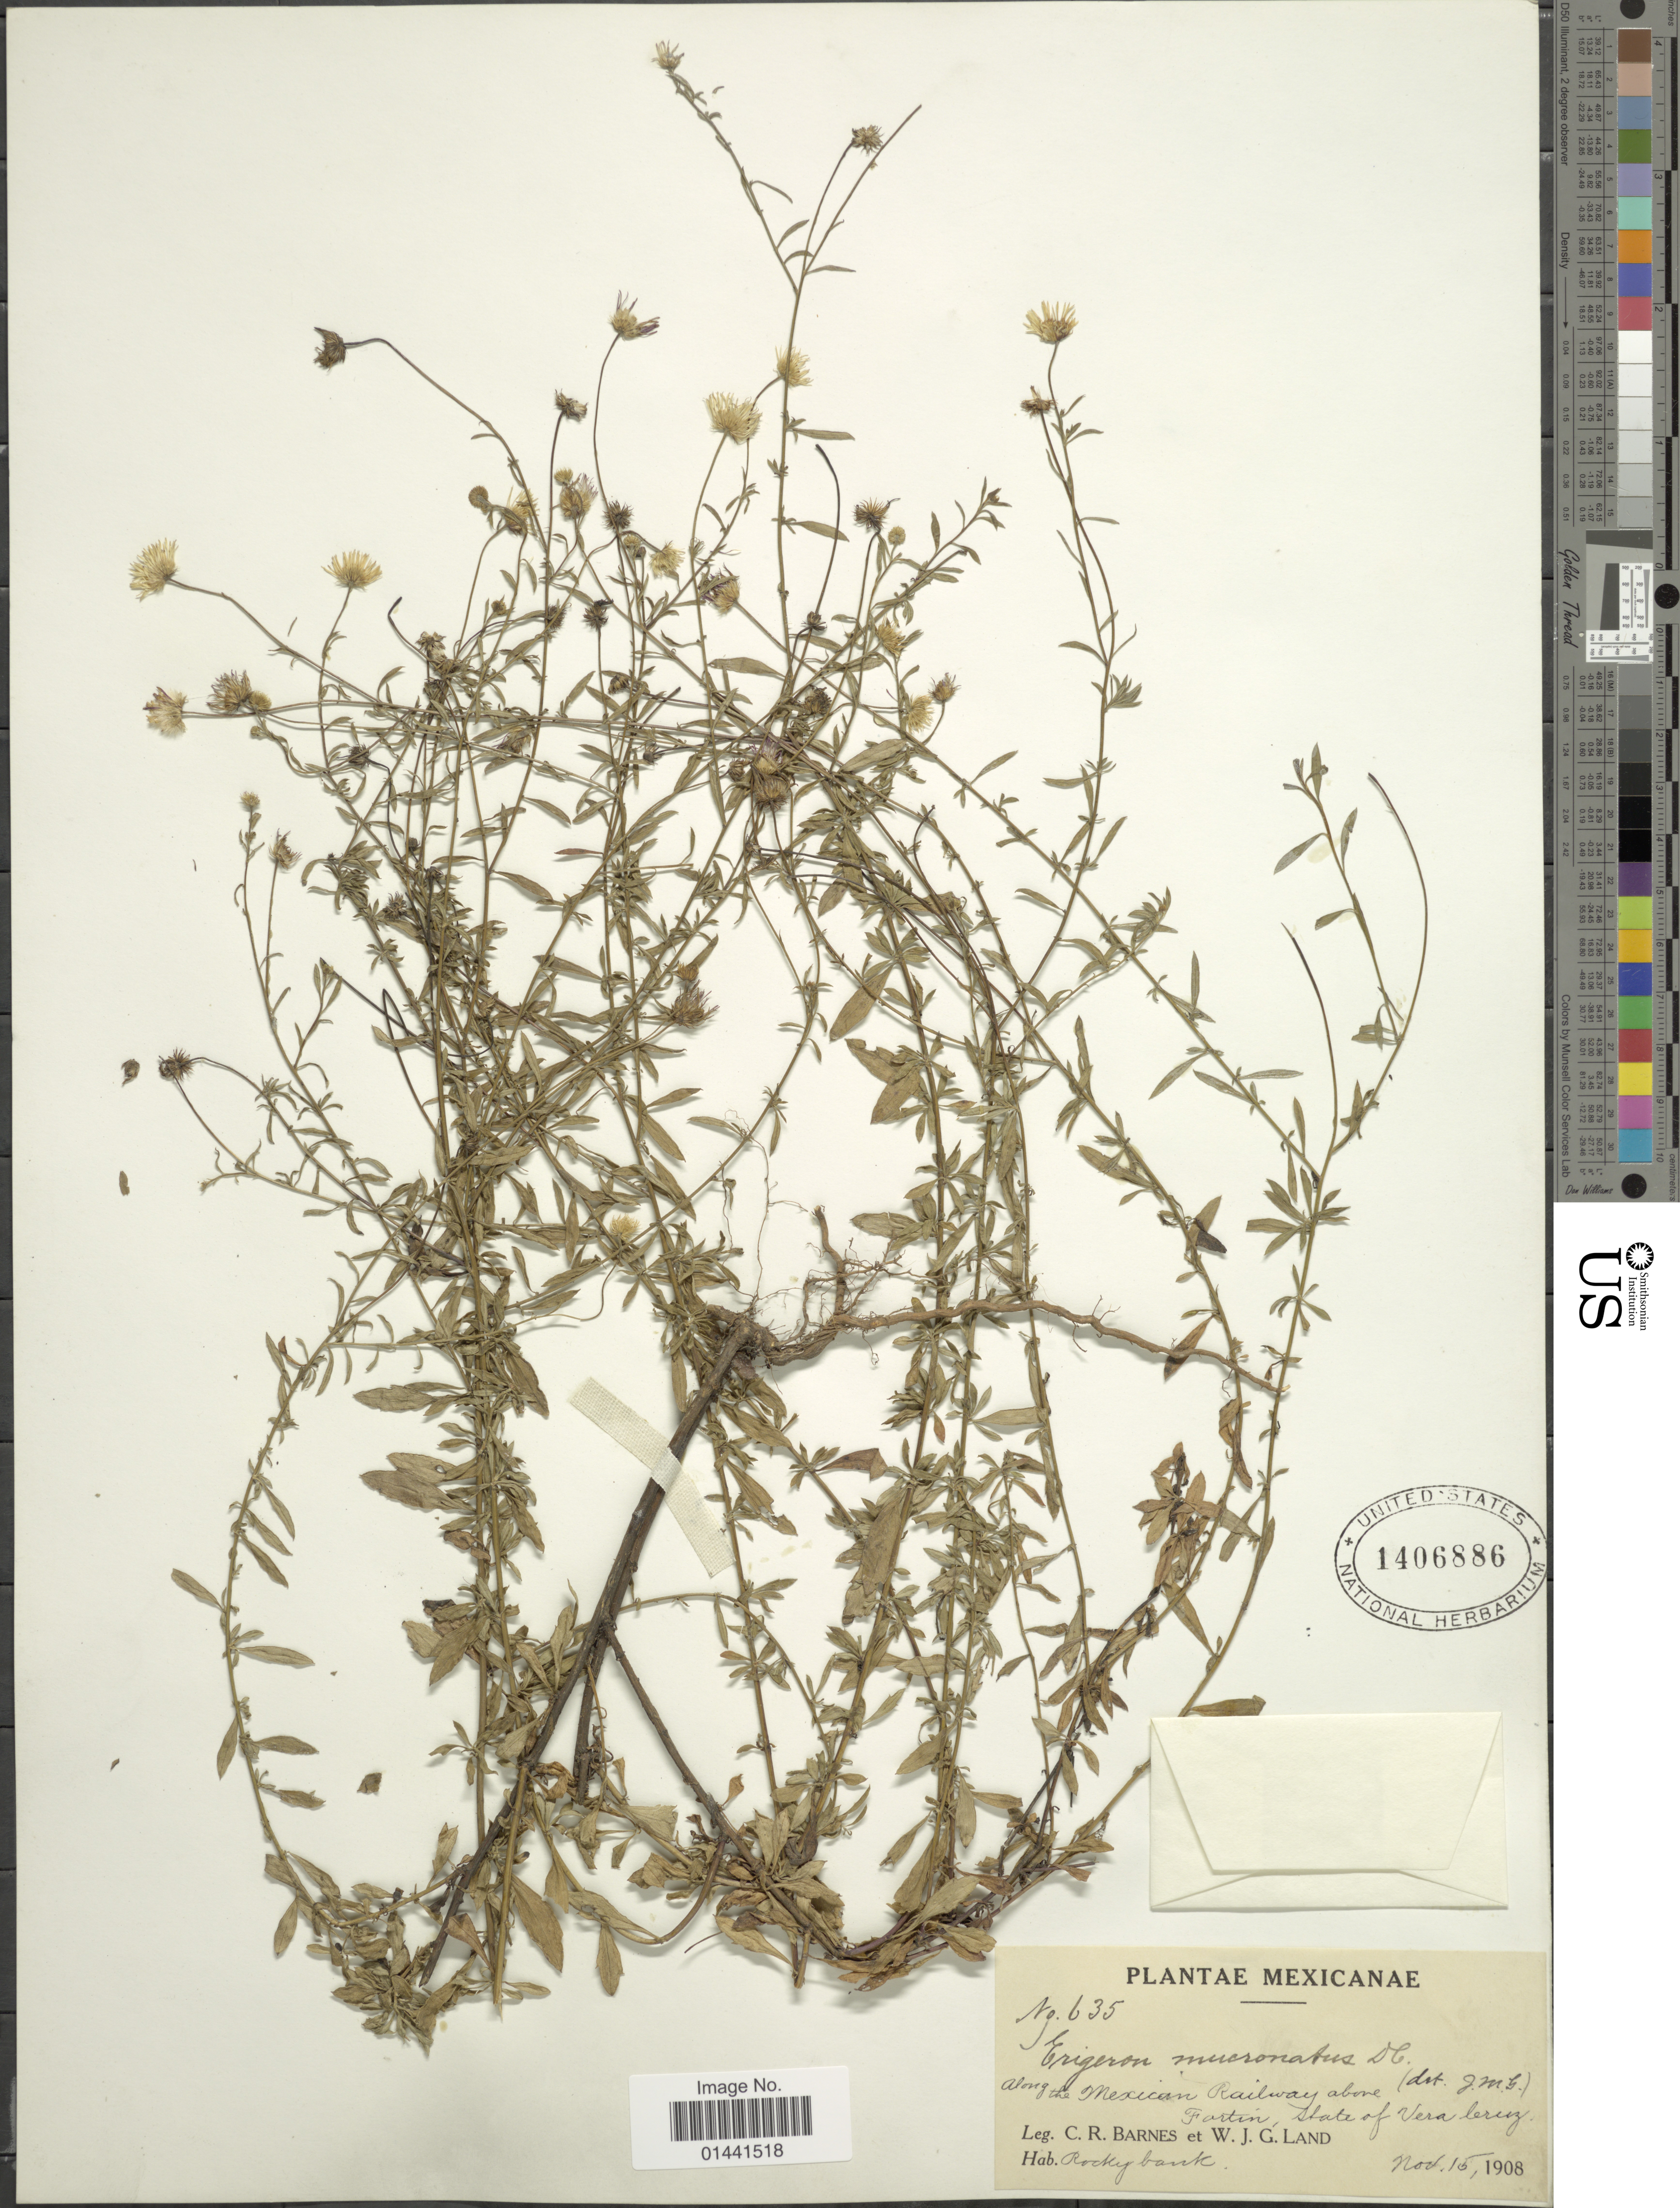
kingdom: Plantae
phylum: Tracheophyta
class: Magnoliopsida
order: Asterales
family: Asteraceae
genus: Erigeron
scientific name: Erigeron karvinskianus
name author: DC.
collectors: C. R. Barnes & W. J. G. Land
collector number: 635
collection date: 1908-11-15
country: Mexico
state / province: Veracruz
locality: Along the Mexican Railway above Fortin, Vera Cruz, rocky bank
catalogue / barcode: US 1406886